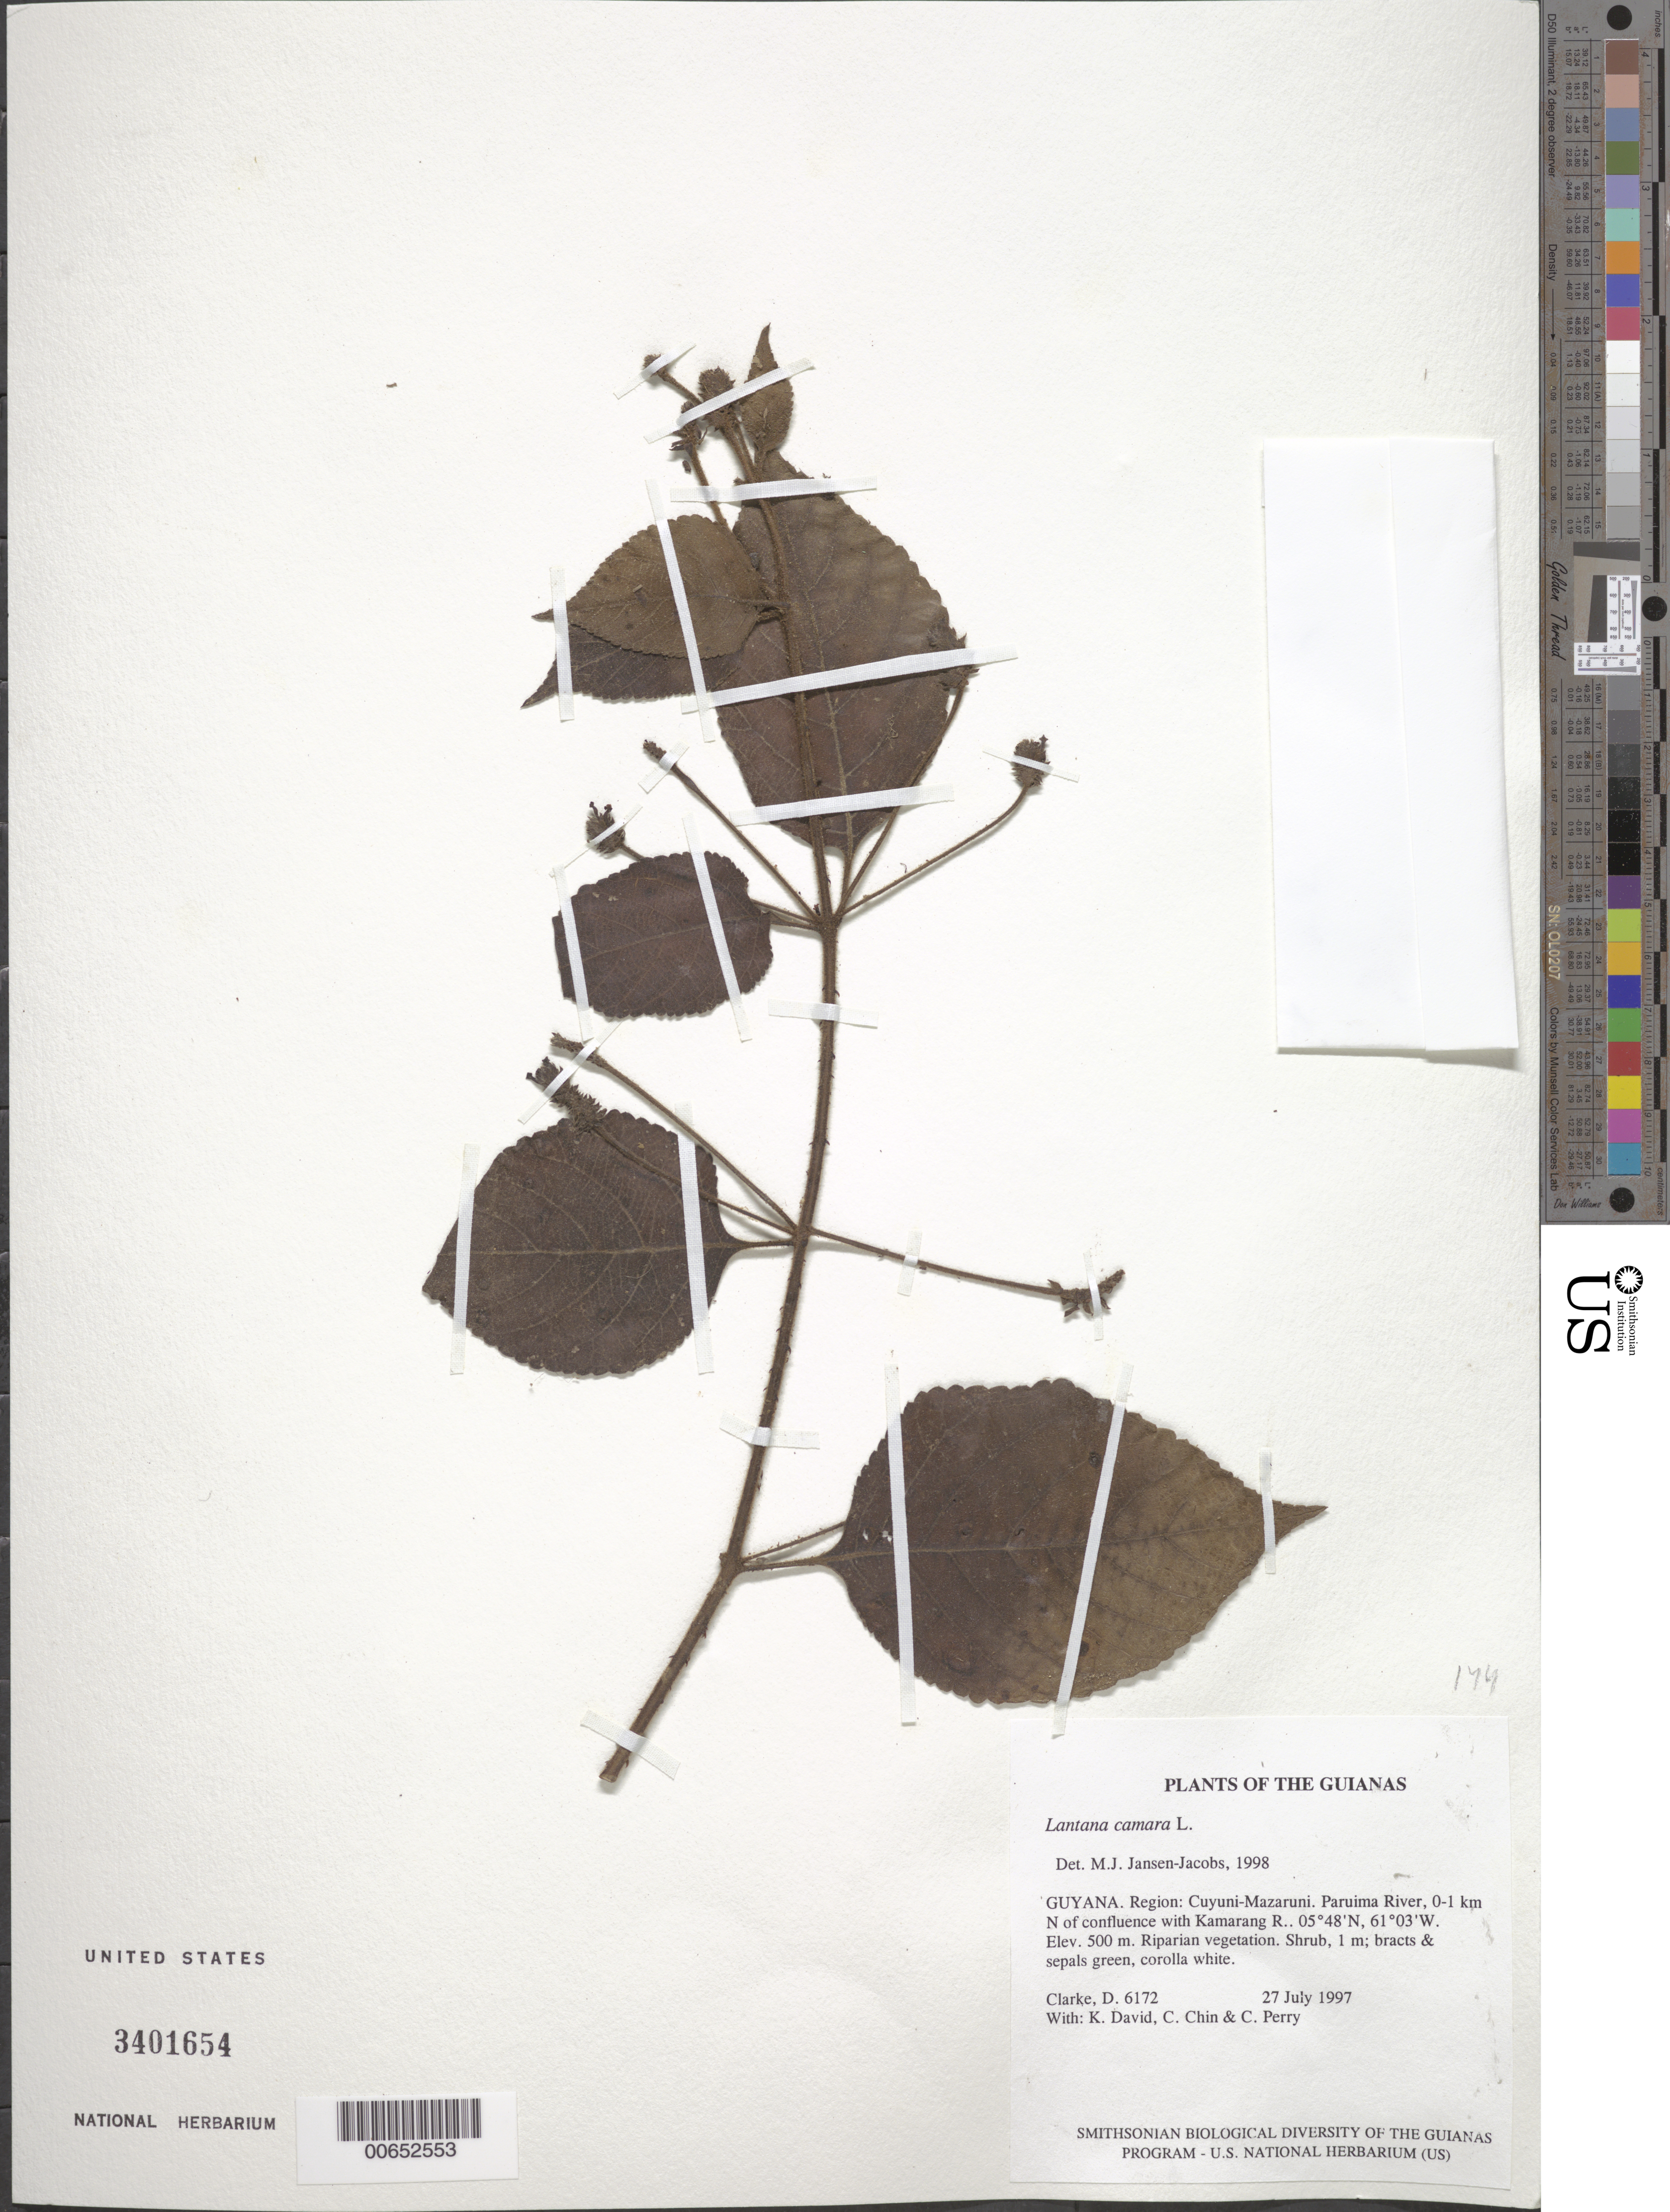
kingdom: Plantae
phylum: Tracheophyta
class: Magnoliopsida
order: Lamiales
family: Verbenaceae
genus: Lantana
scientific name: Lantana camara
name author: L.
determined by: Jansen-Jacobs, M. J., (U), Nationaal Herbarium Nederland, Utrecht University branch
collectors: H. D. Clarke, K. David, C. Chin & C. Perry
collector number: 6172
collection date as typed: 27 July 1997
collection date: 1997-07-27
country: Guyana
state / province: Cuyuni-Mazaruni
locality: Paruima River, 0-1 km N of confluence with Kamarang R.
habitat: Riparian vegetation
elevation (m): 500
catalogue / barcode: US 3401654